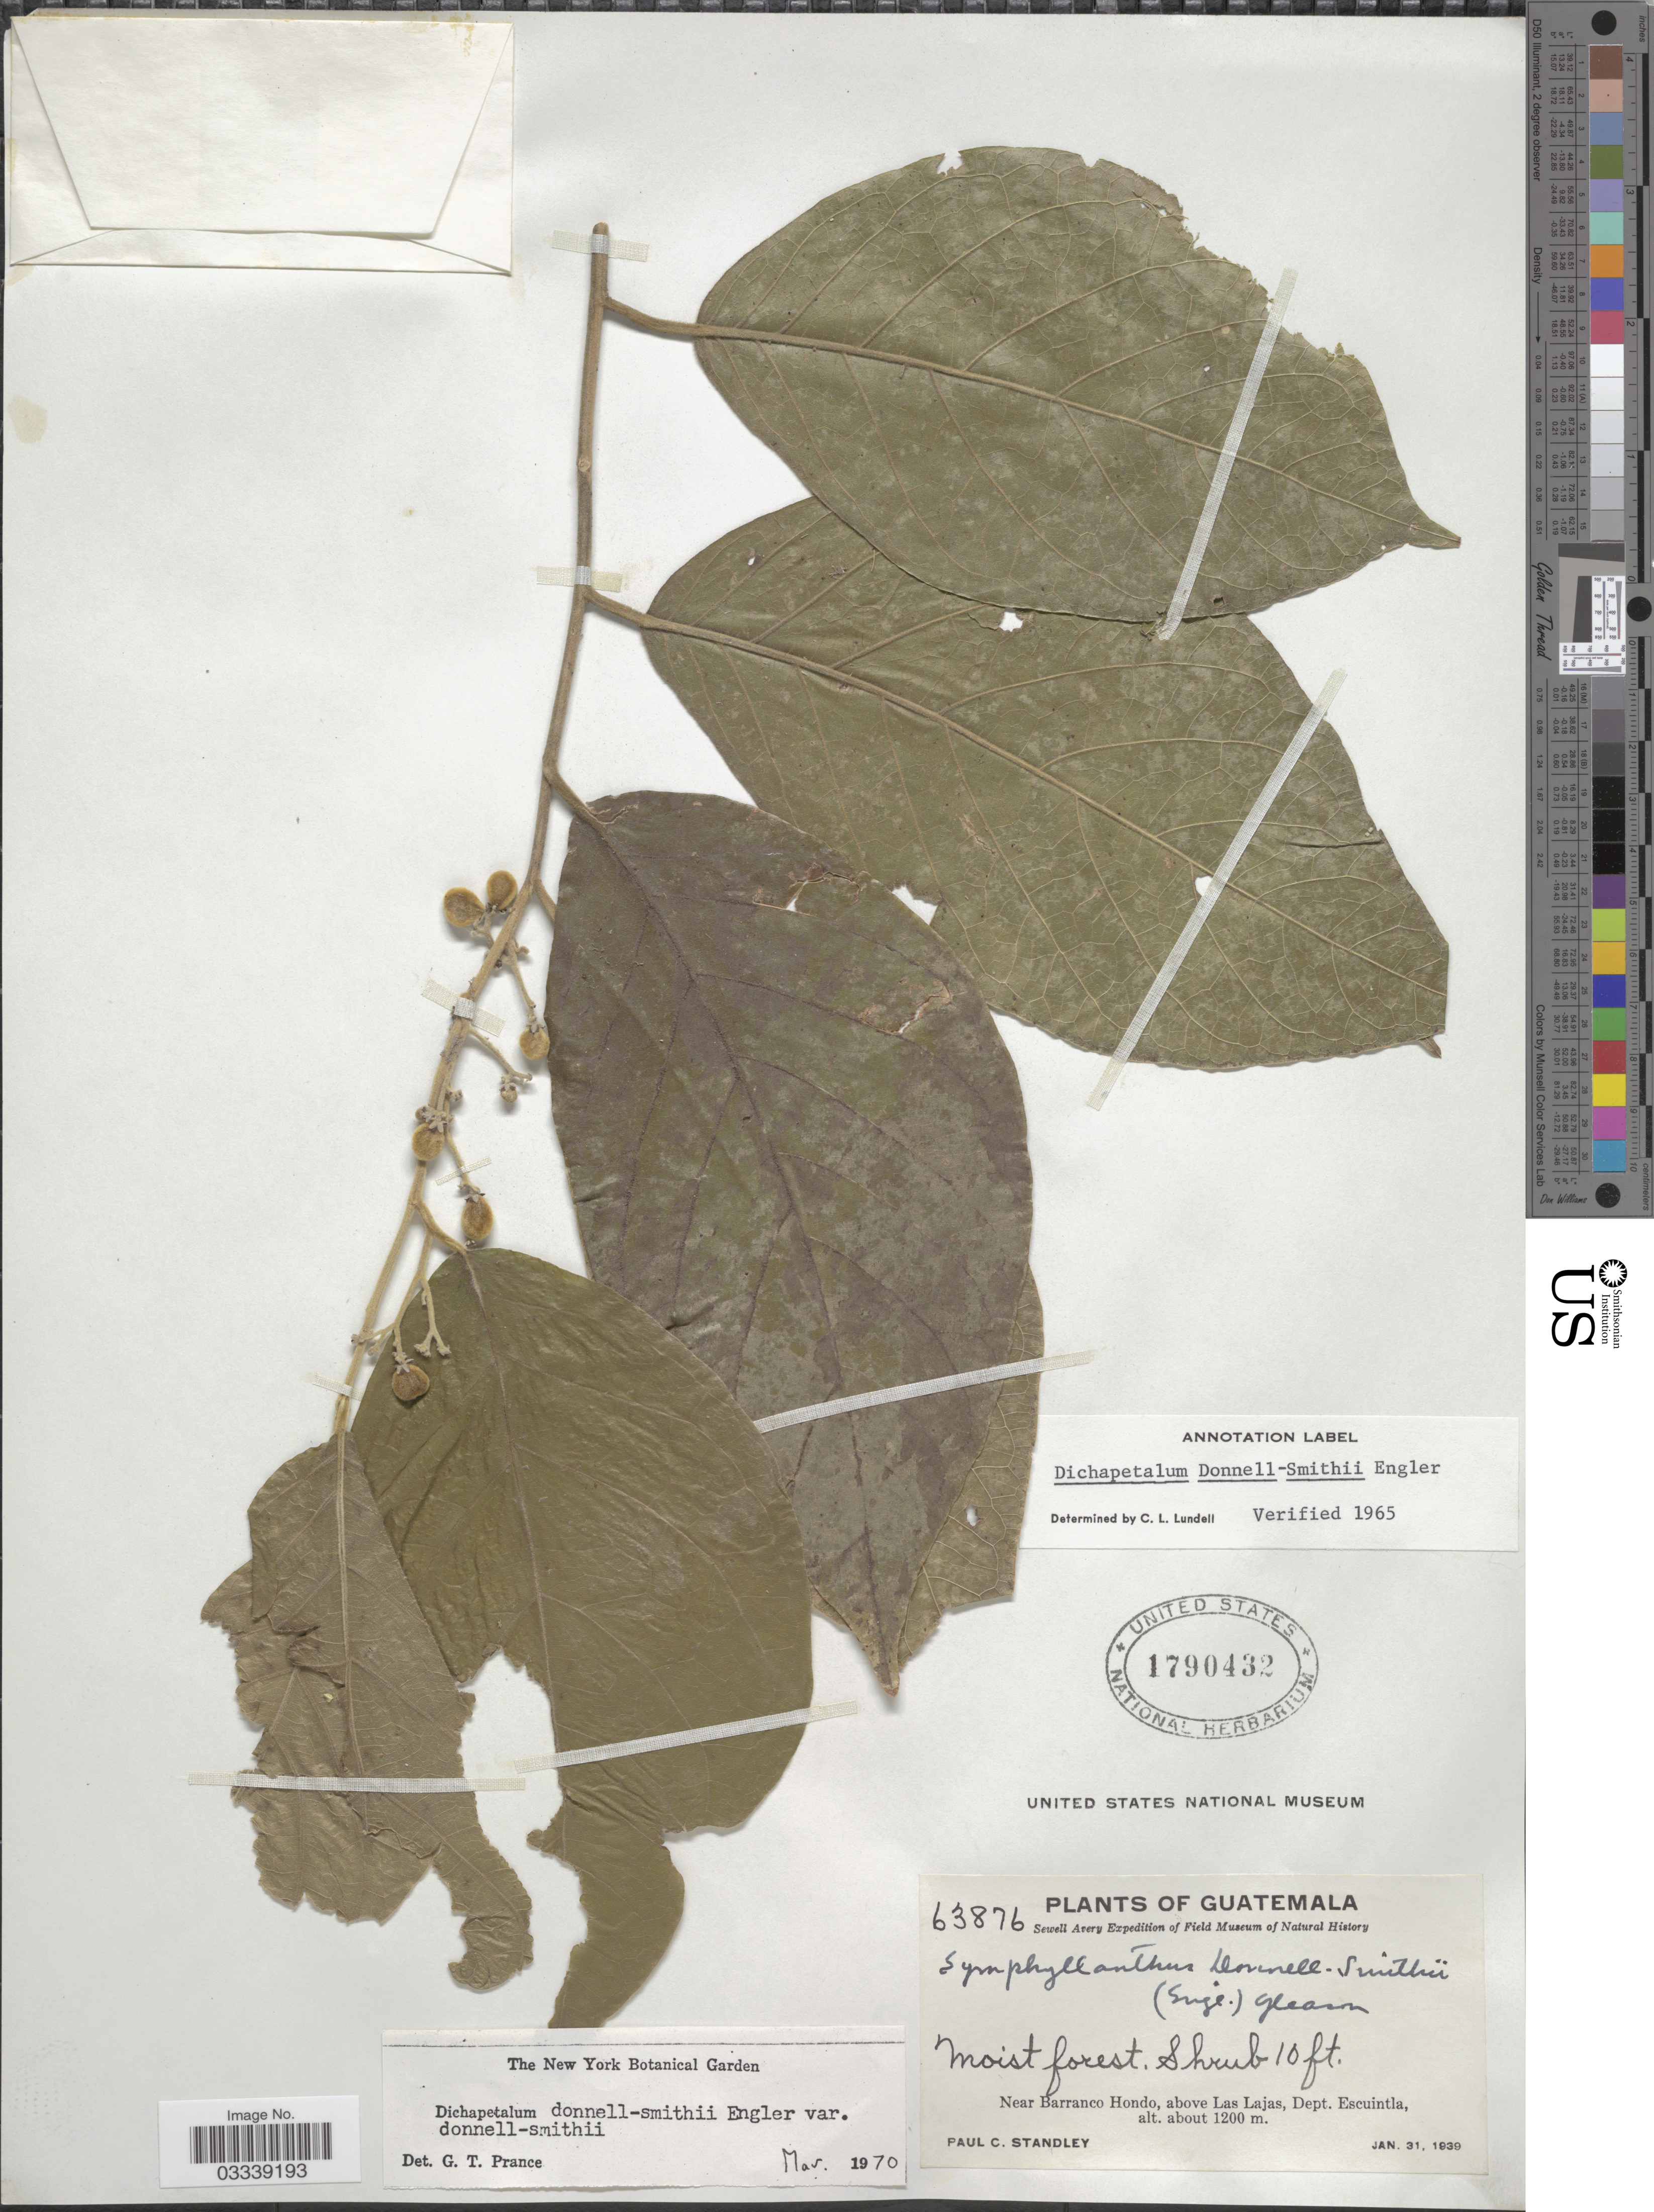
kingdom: Plantae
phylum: Tracheophyta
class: Magnoliopsida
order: Malpighiales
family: Dichapetalaceae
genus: Dichapetalum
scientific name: Dichapetalum donnell-smithii var. donnell-smithii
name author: Engl.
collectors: P. C. Standley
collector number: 63876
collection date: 1939-01-31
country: Guatemala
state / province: Escuintla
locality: Near Barranco Hondo, above Las Lajas, Dept. Escuintla.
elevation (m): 1200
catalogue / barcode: US 1790432